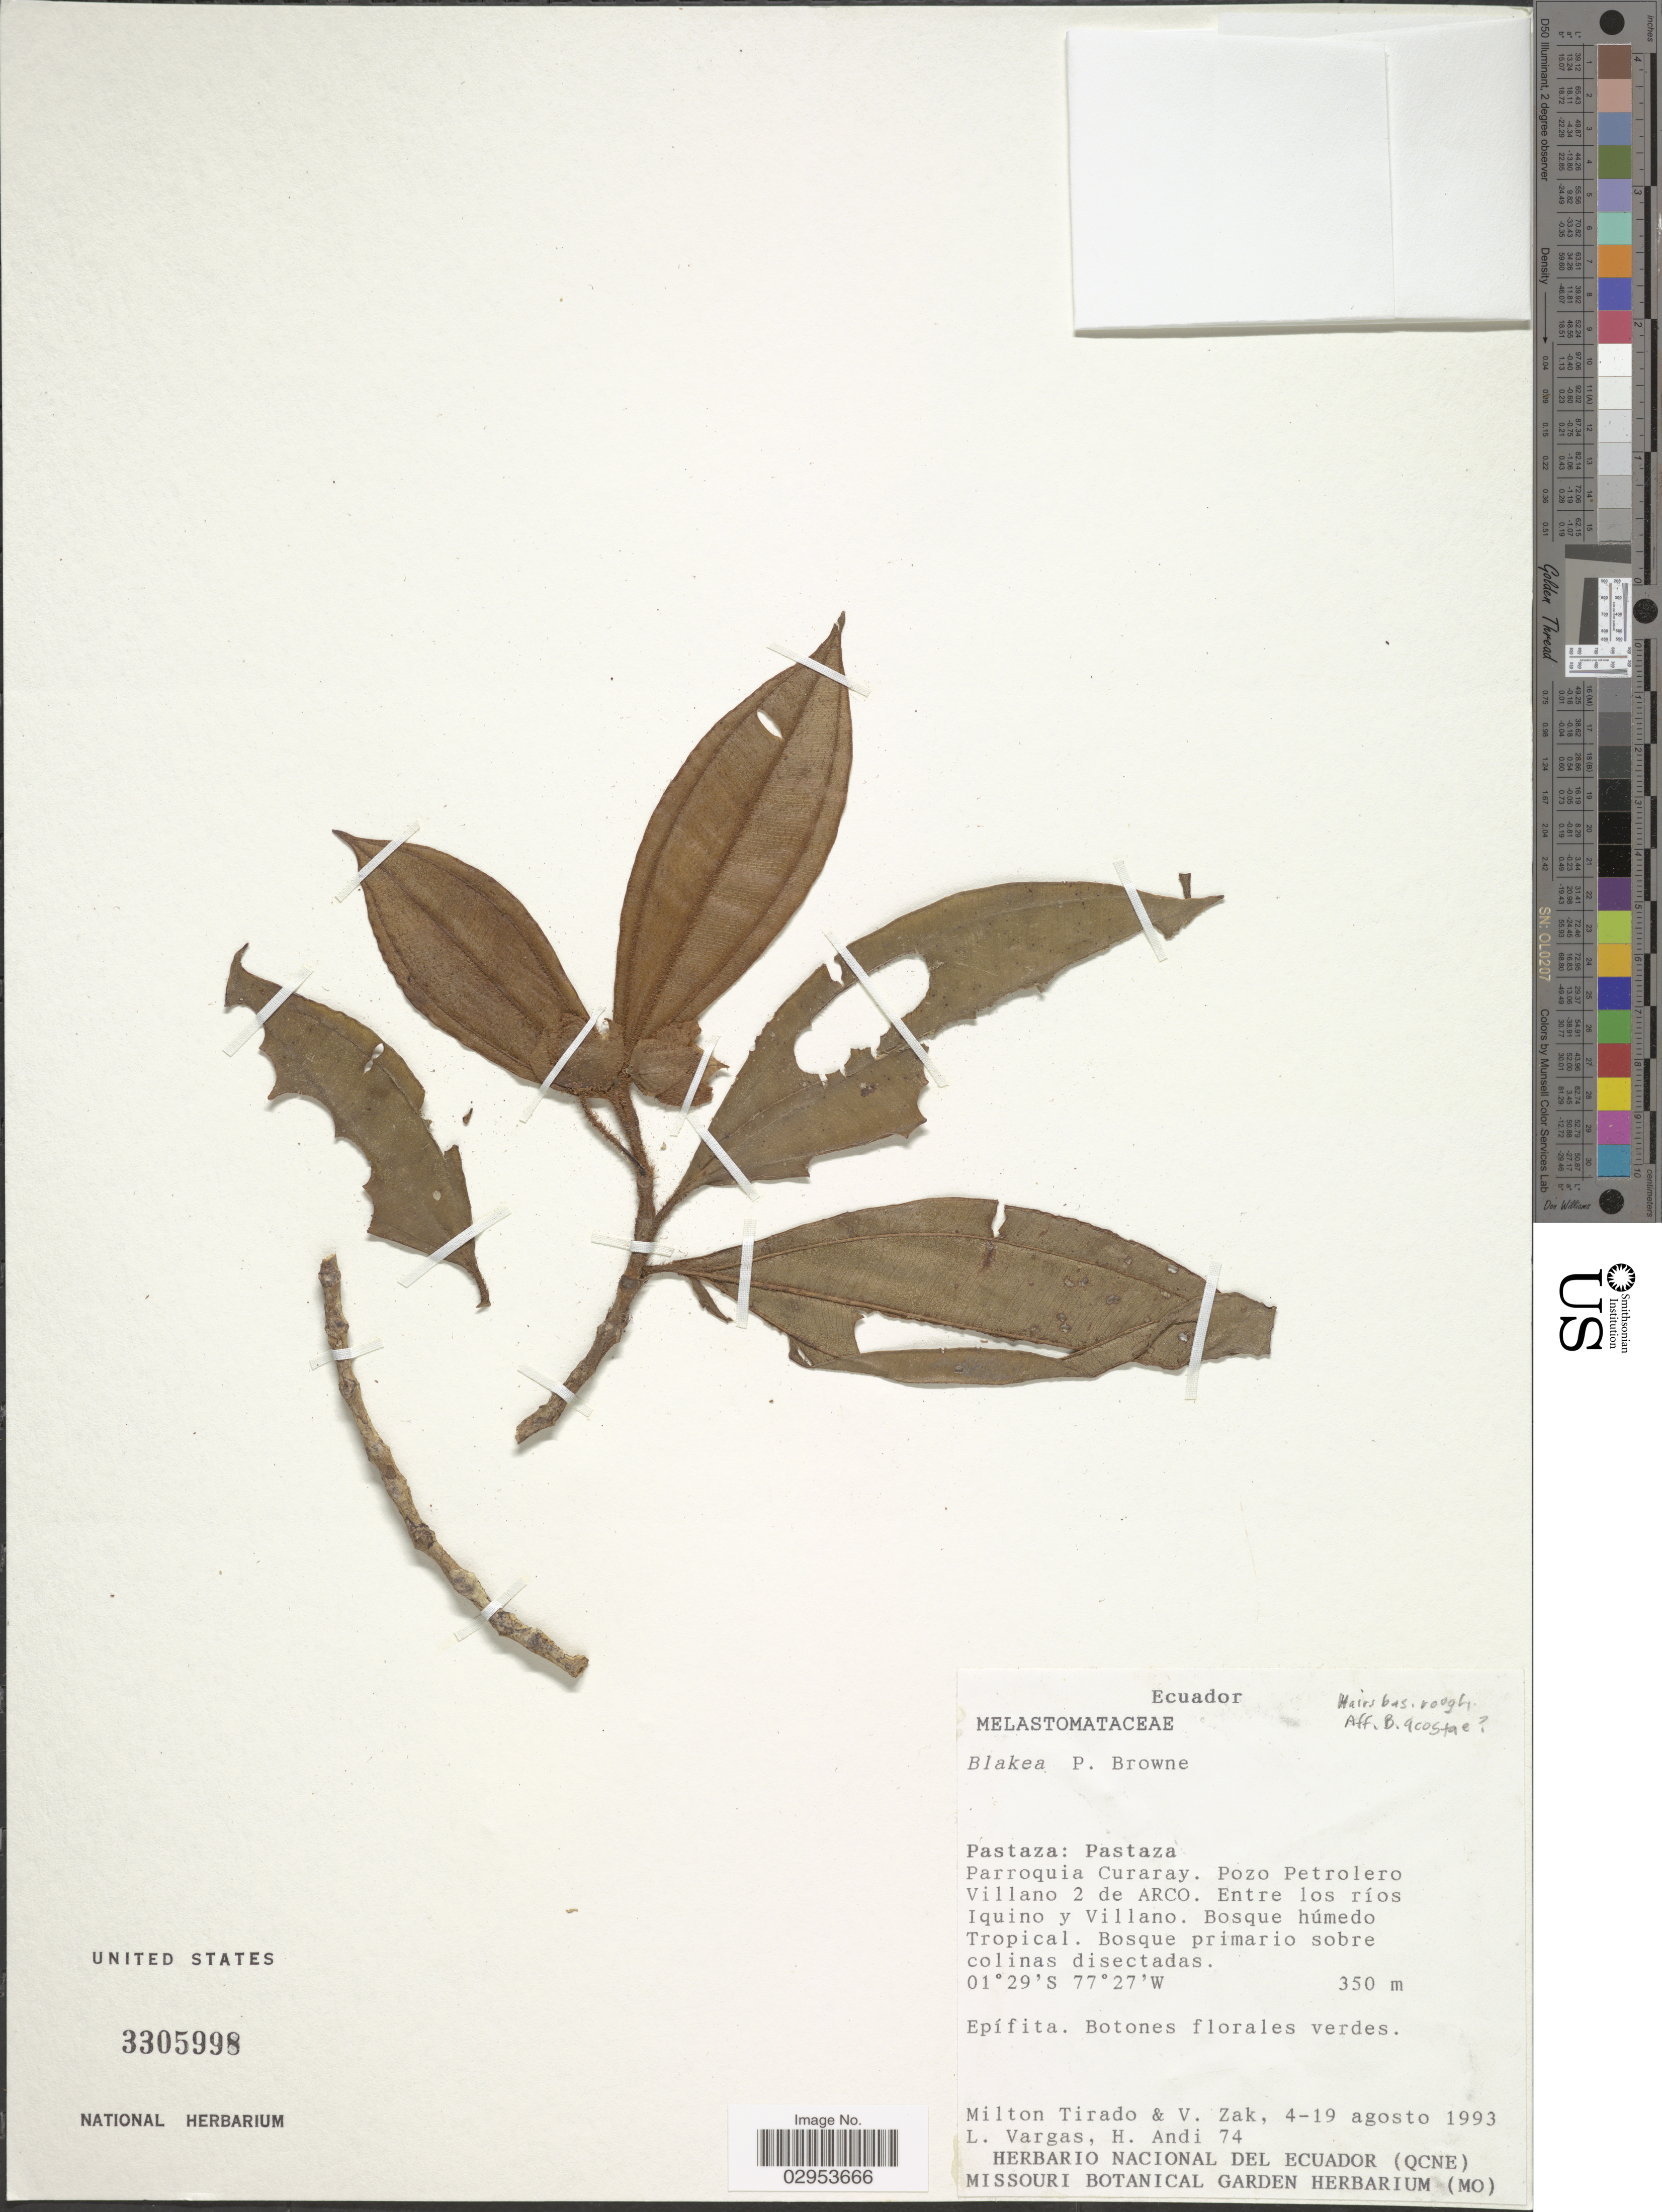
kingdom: Plantae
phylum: Tracheophyta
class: Magnoliopsida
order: Myrtales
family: Melastomataceae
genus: Blakea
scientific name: Blakea sp.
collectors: M. Tirado, V. Zak, L. Vargas & H. Andi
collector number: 74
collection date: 1993-08-04/1993-08-19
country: Ecuador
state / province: Pastaza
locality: Pastaza, Parroquia Curaray. Pozo Petrolero Villano 2 de ARCO. ENtre los ríos Iquino y Villano. Bosque húmedo Tropical.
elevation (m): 350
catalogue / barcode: US 3305998